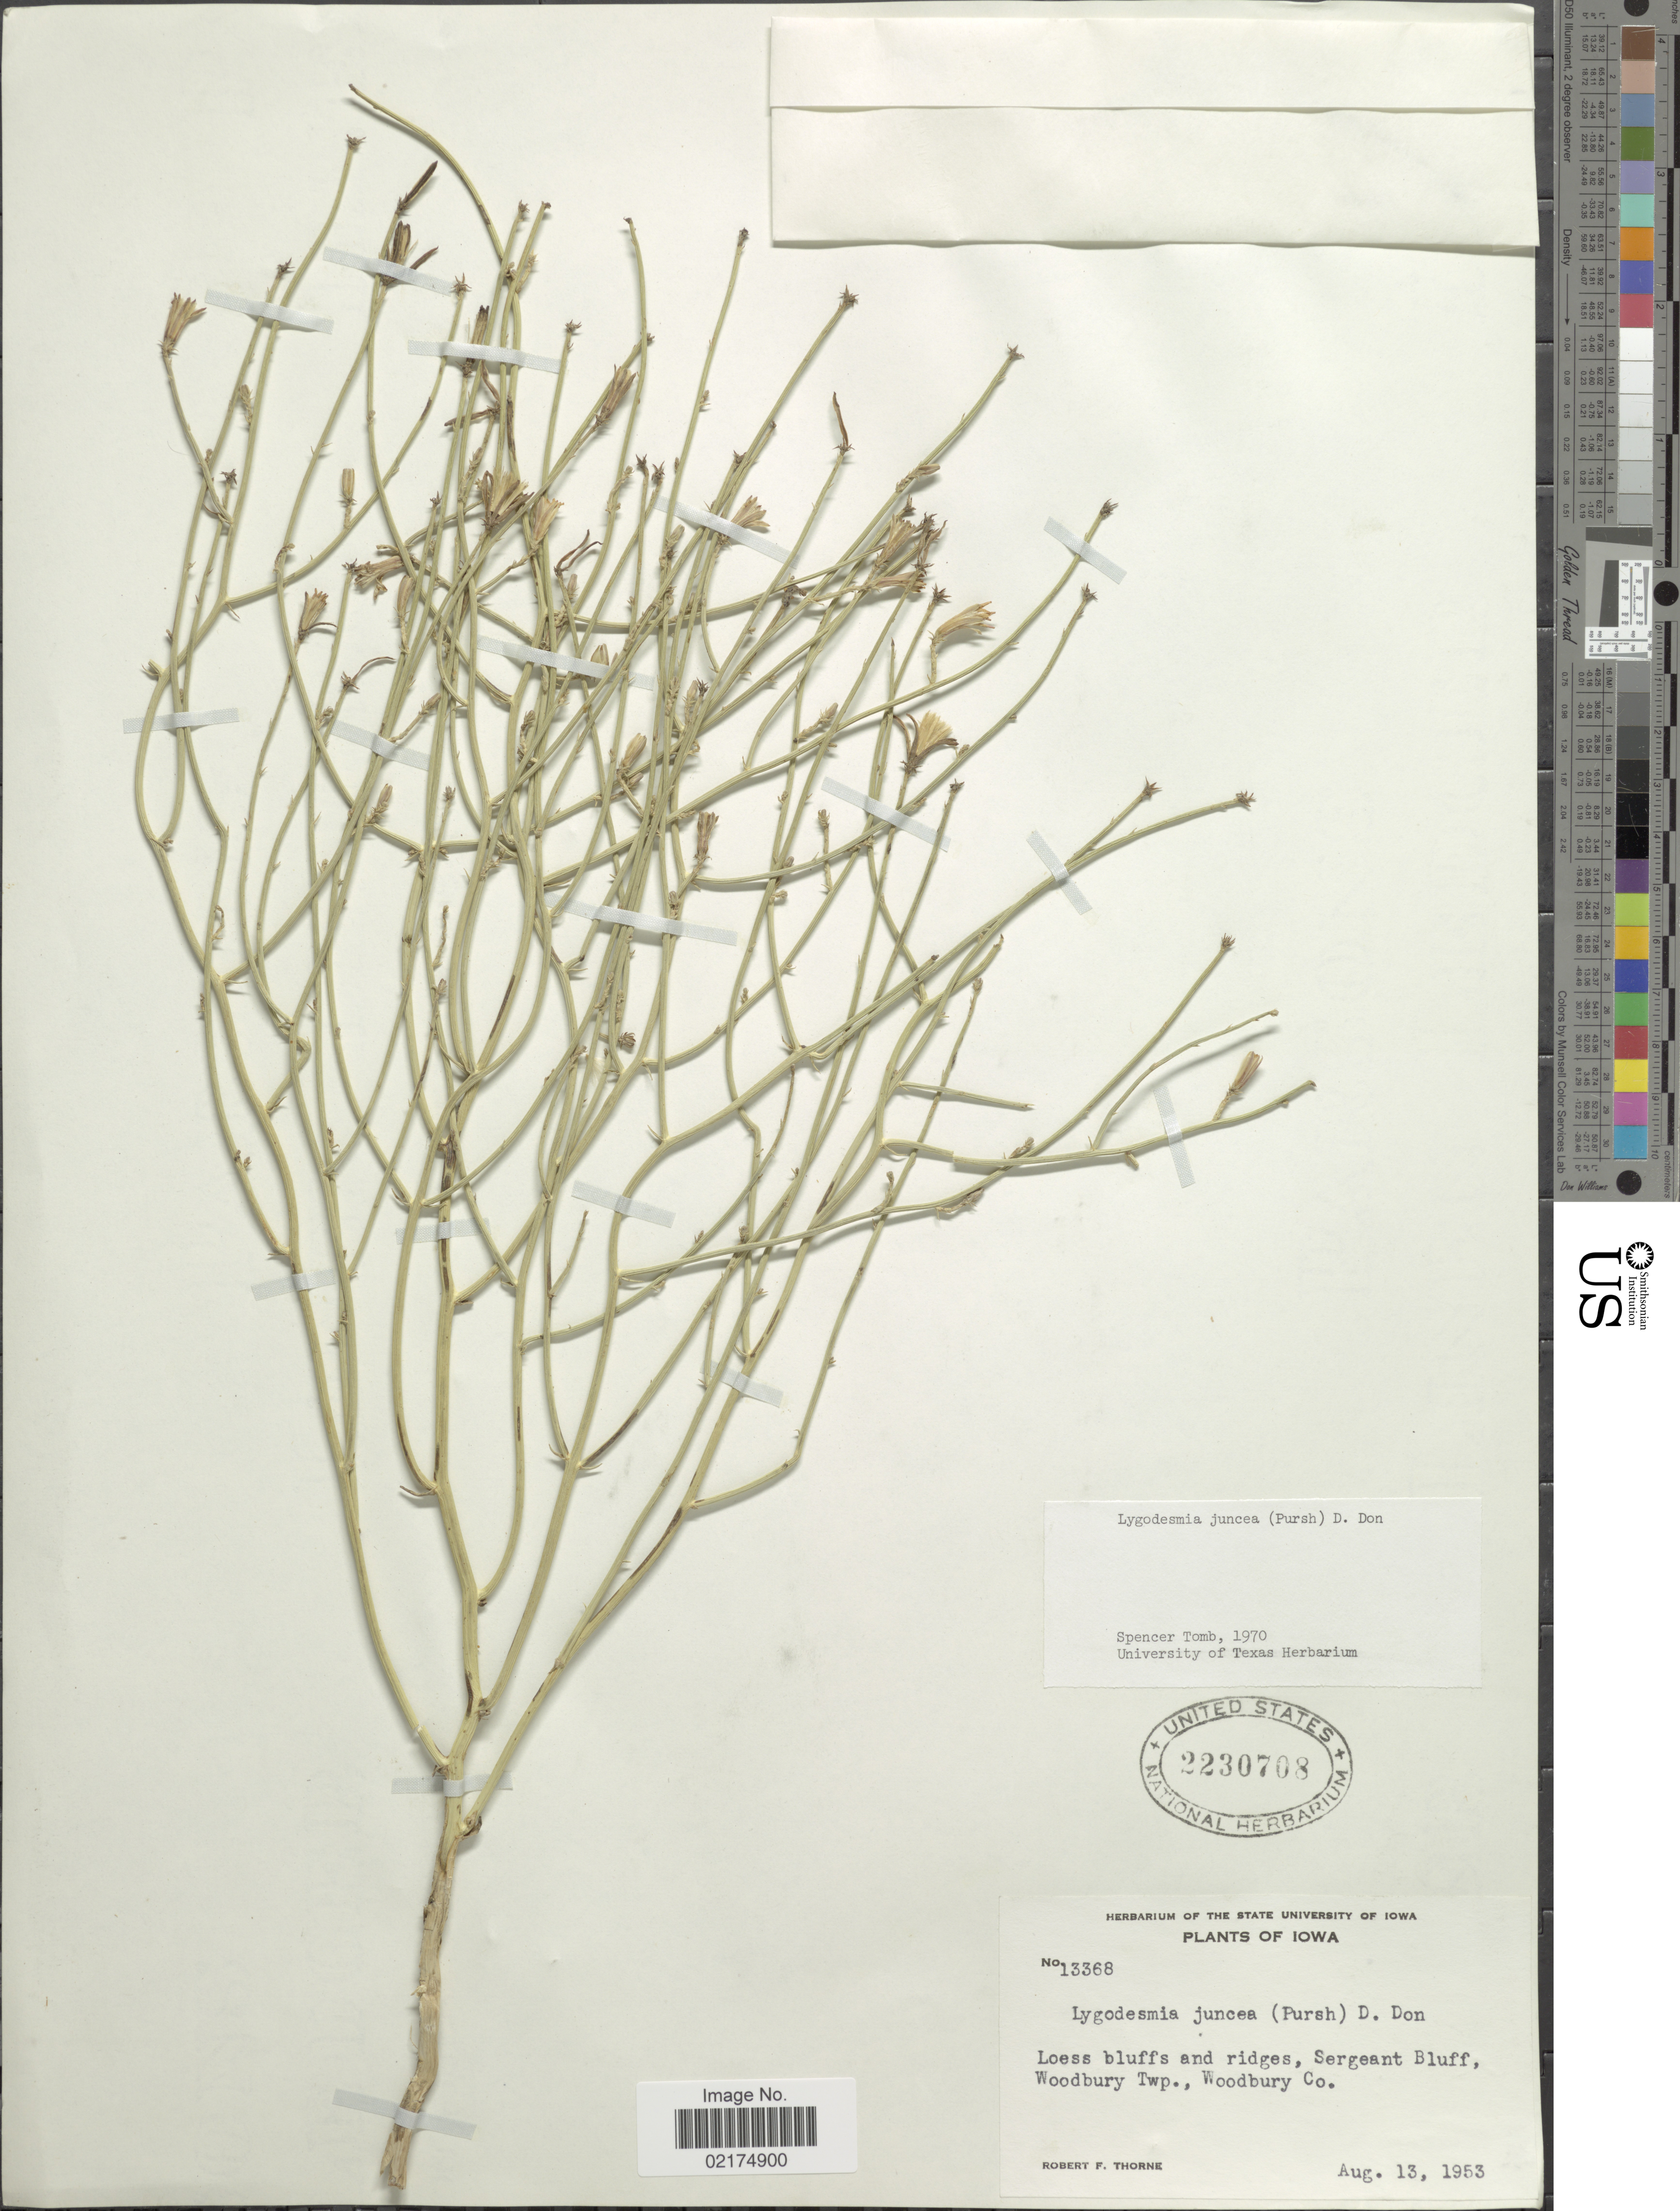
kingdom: Plantae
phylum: Tracheophyta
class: Magnoliopsida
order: Asterales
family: Asteraceae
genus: Lygodesmia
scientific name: Lygodesmia juncea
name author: D. Don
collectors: R. F. Thorne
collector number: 13368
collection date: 1953-08-13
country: United States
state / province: Iowa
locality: Loess bluffs and ridges, Sergeant Bluff, Woodbury Twp., Woodbury Co.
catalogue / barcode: US 2230708